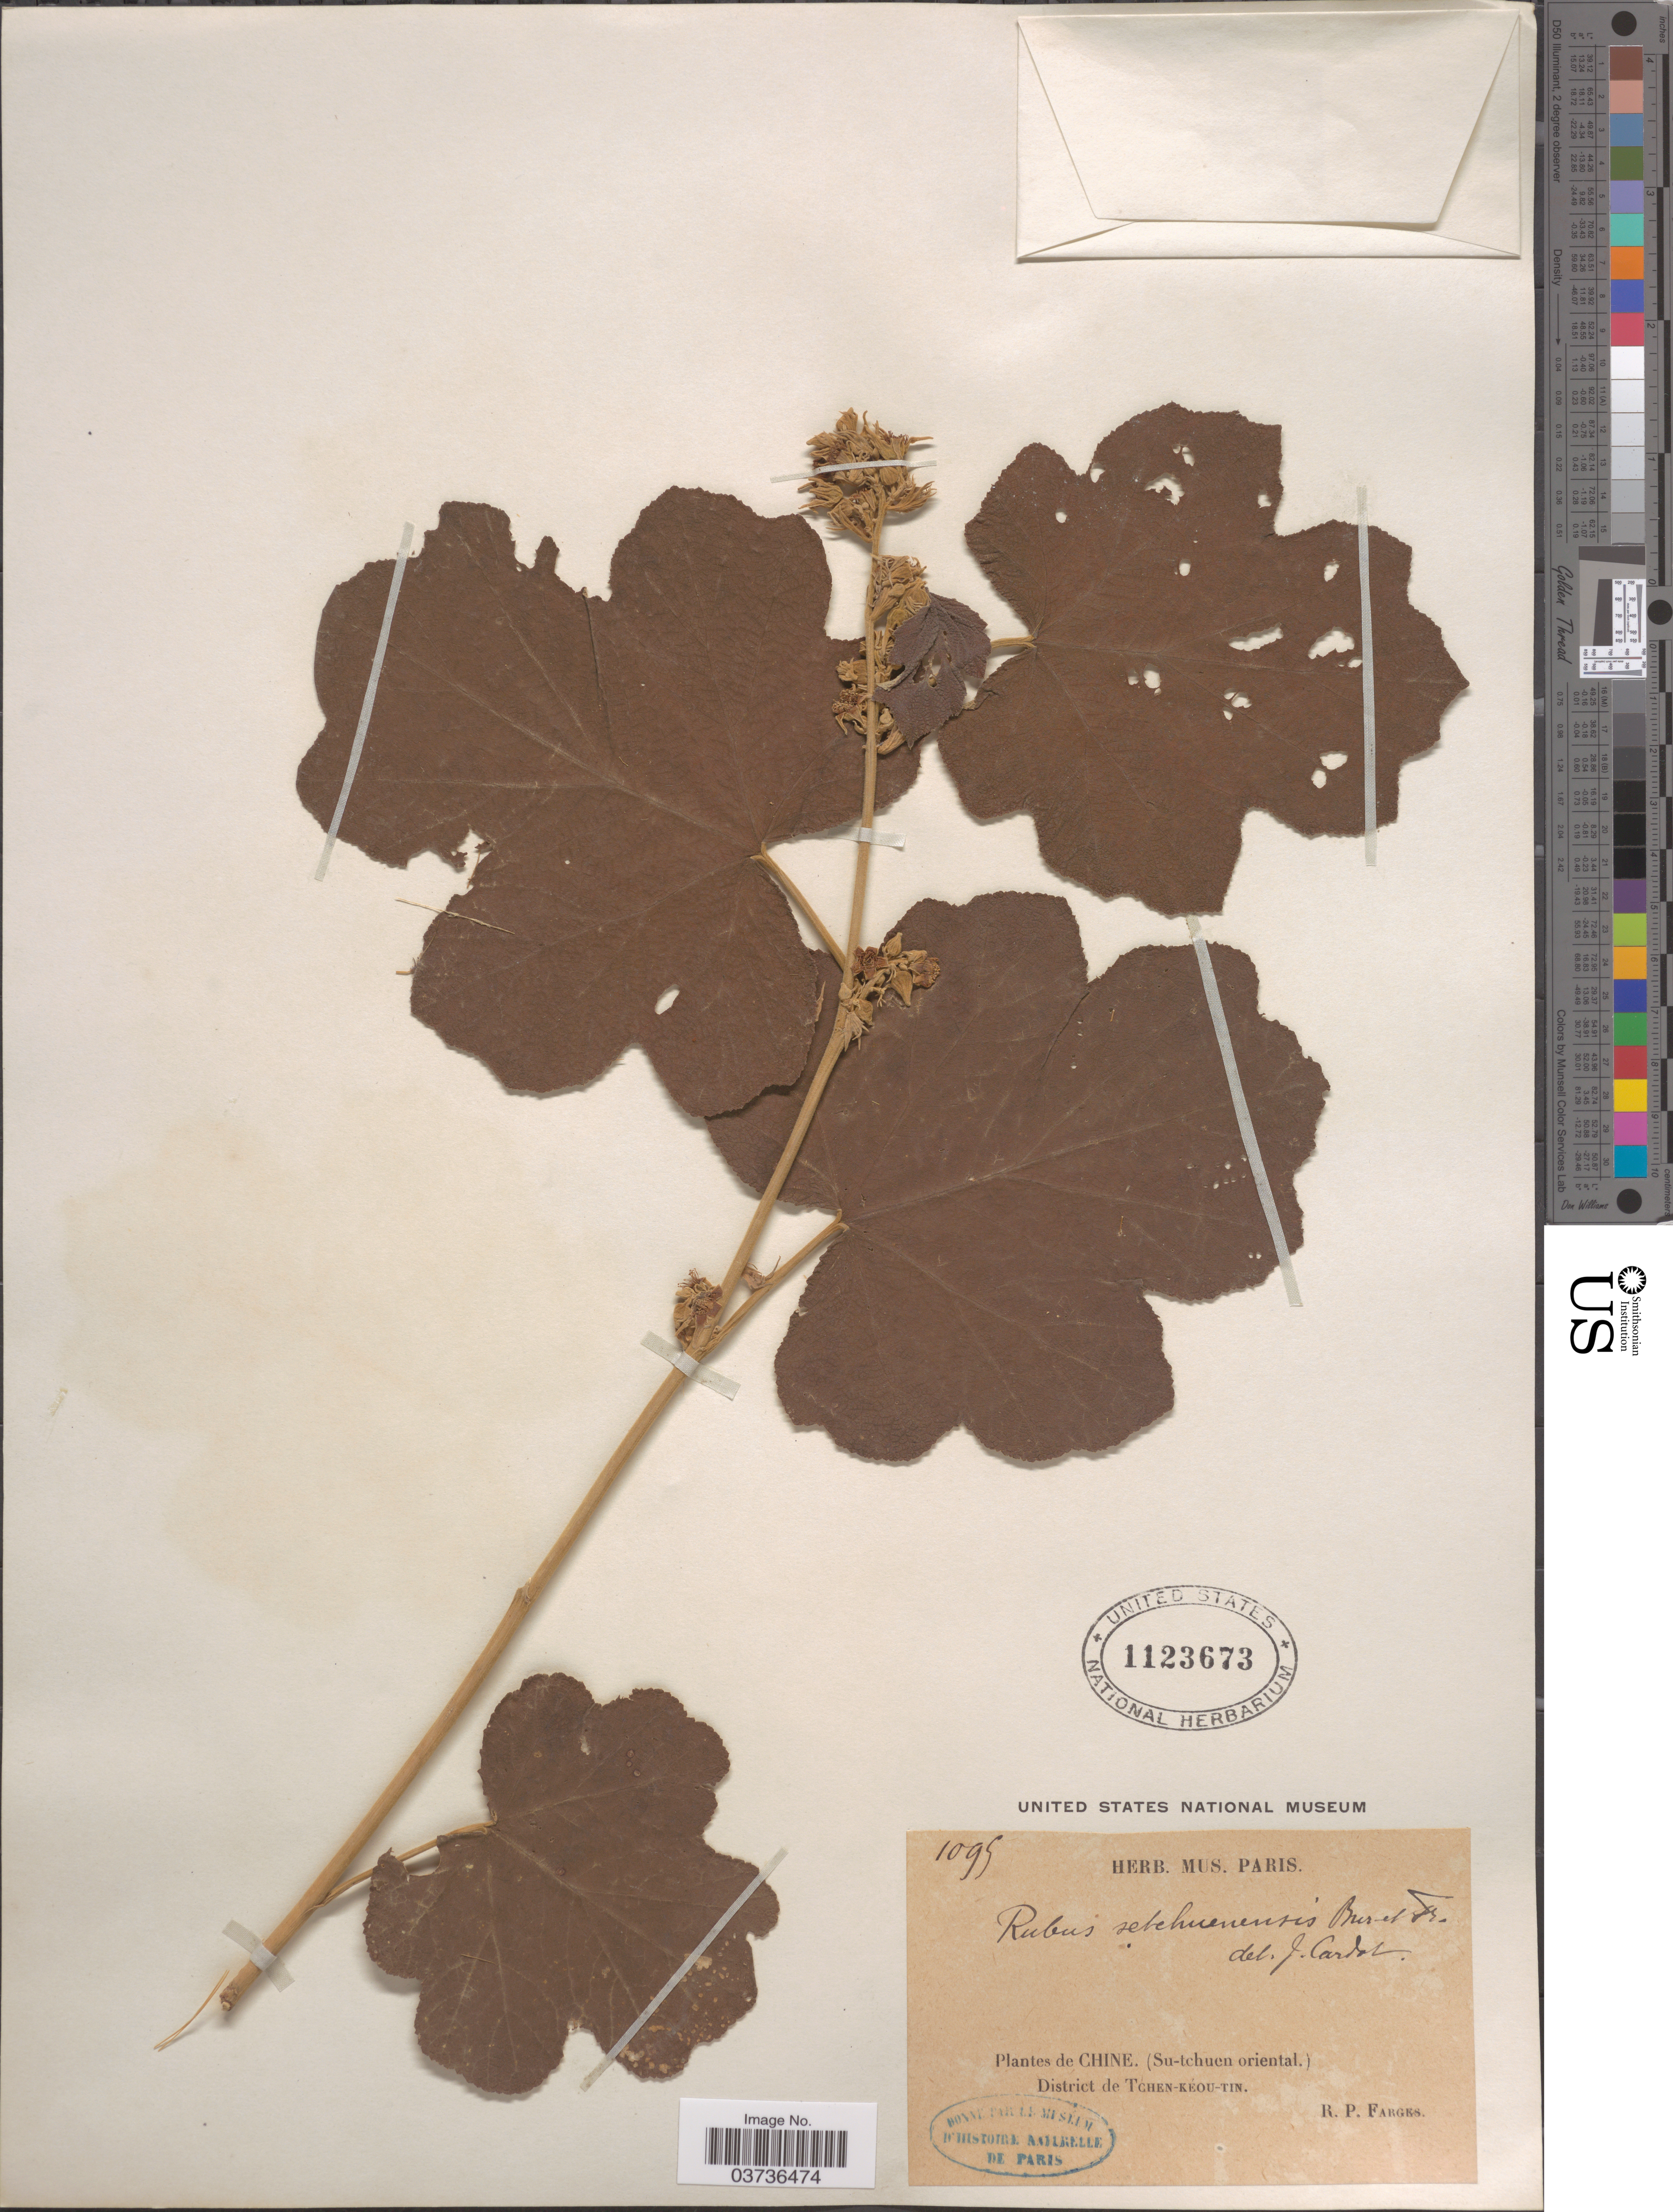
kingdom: Plantae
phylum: Tracheophyta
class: Magnoliopsida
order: Rosales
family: Rosaceae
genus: Rubus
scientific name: Rubus setchuenensis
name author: Bureau & Franch.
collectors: R. Farges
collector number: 1095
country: China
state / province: Sichuan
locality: Su-tchuen oriental. District de Tchen-Kéou-Tin.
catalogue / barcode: US 1123673